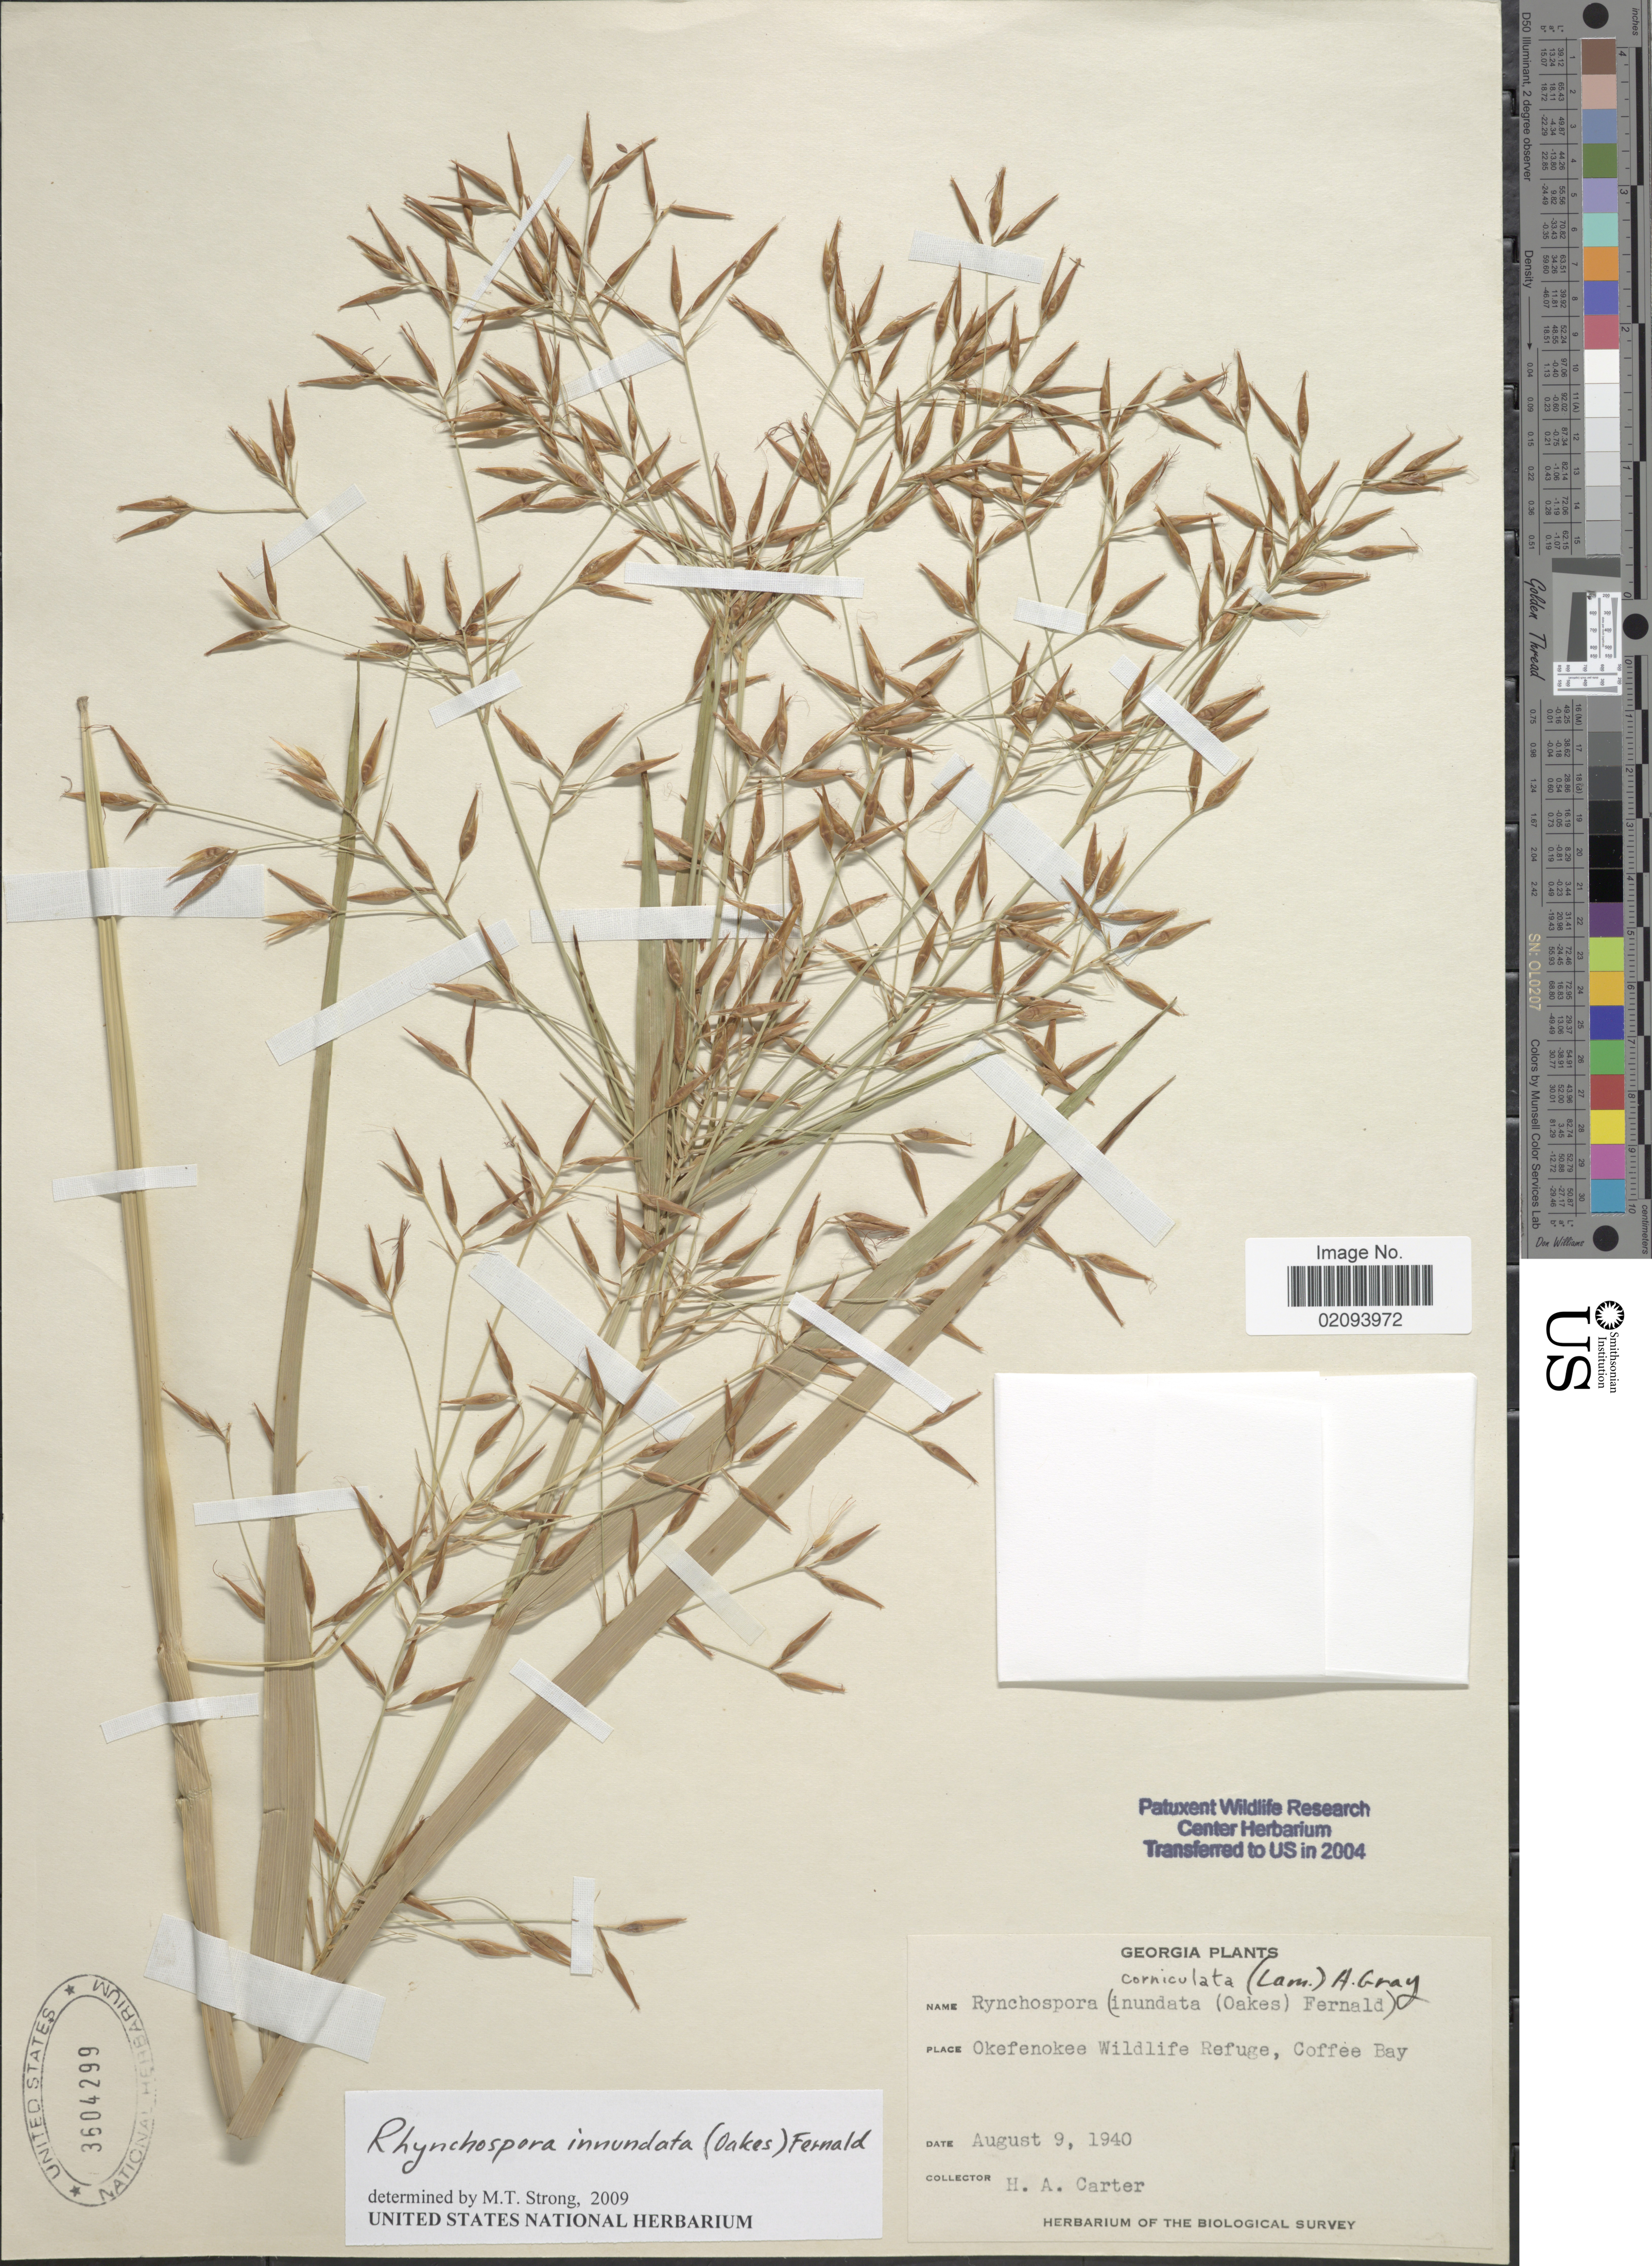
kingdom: Plantae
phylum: Tracheophyta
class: Liliopsida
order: Poales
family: Cyperaceae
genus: Rhynchospora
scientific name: Rhynchospora inundata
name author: (Oakes) Fernald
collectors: H. Carter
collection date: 1940-08-09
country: United States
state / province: Georgia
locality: Okefenokee Wildlife Refuge, Coffee Bay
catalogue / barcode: US 3604299